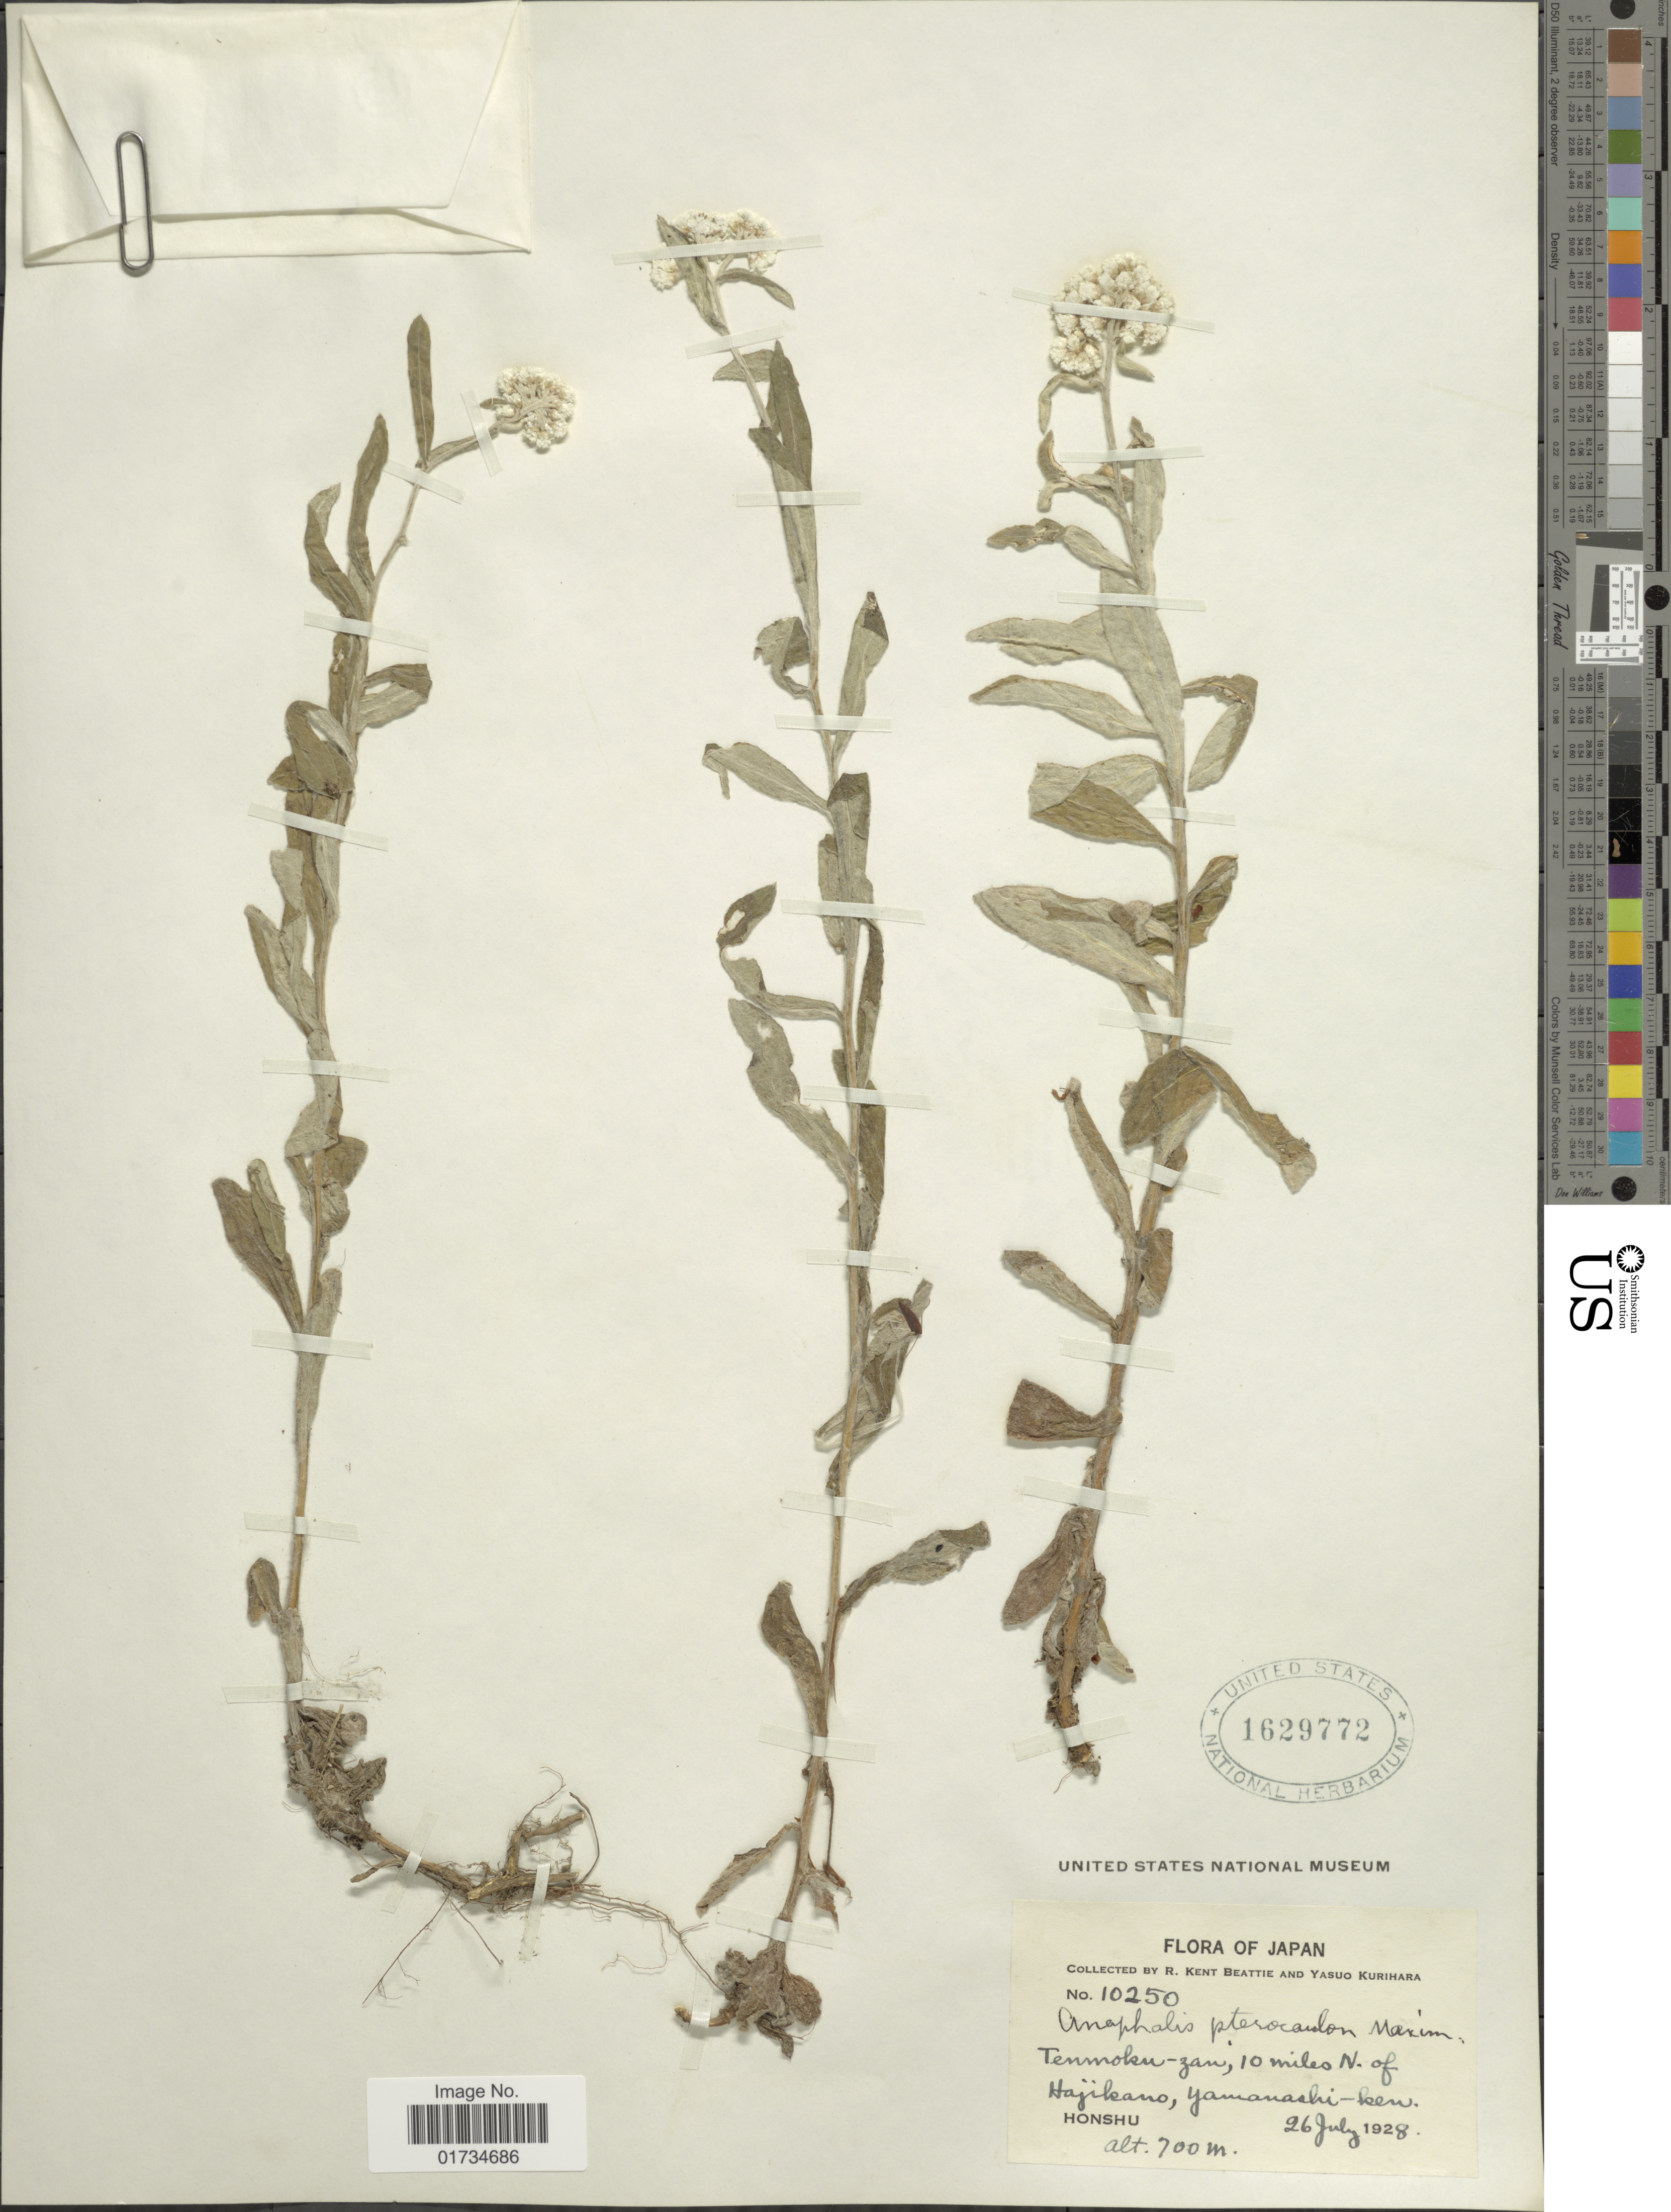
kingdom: Plantae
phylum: Tracheophyta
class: Magnoliopsida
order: Asterales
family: Asteraceae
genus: Anaphalis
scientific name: Anaphalis sinica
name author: Hance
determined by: Chen, Y. S.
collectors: R. K. Beattie & Y. Kurihara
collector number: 10250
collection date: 1928-07-26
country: Japan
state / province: Yamanasi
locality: Japan. Tenmoku-zan, 10 miles N. of Hajikano, Yamanashi-ken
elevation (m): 700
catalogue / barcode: US 1629772